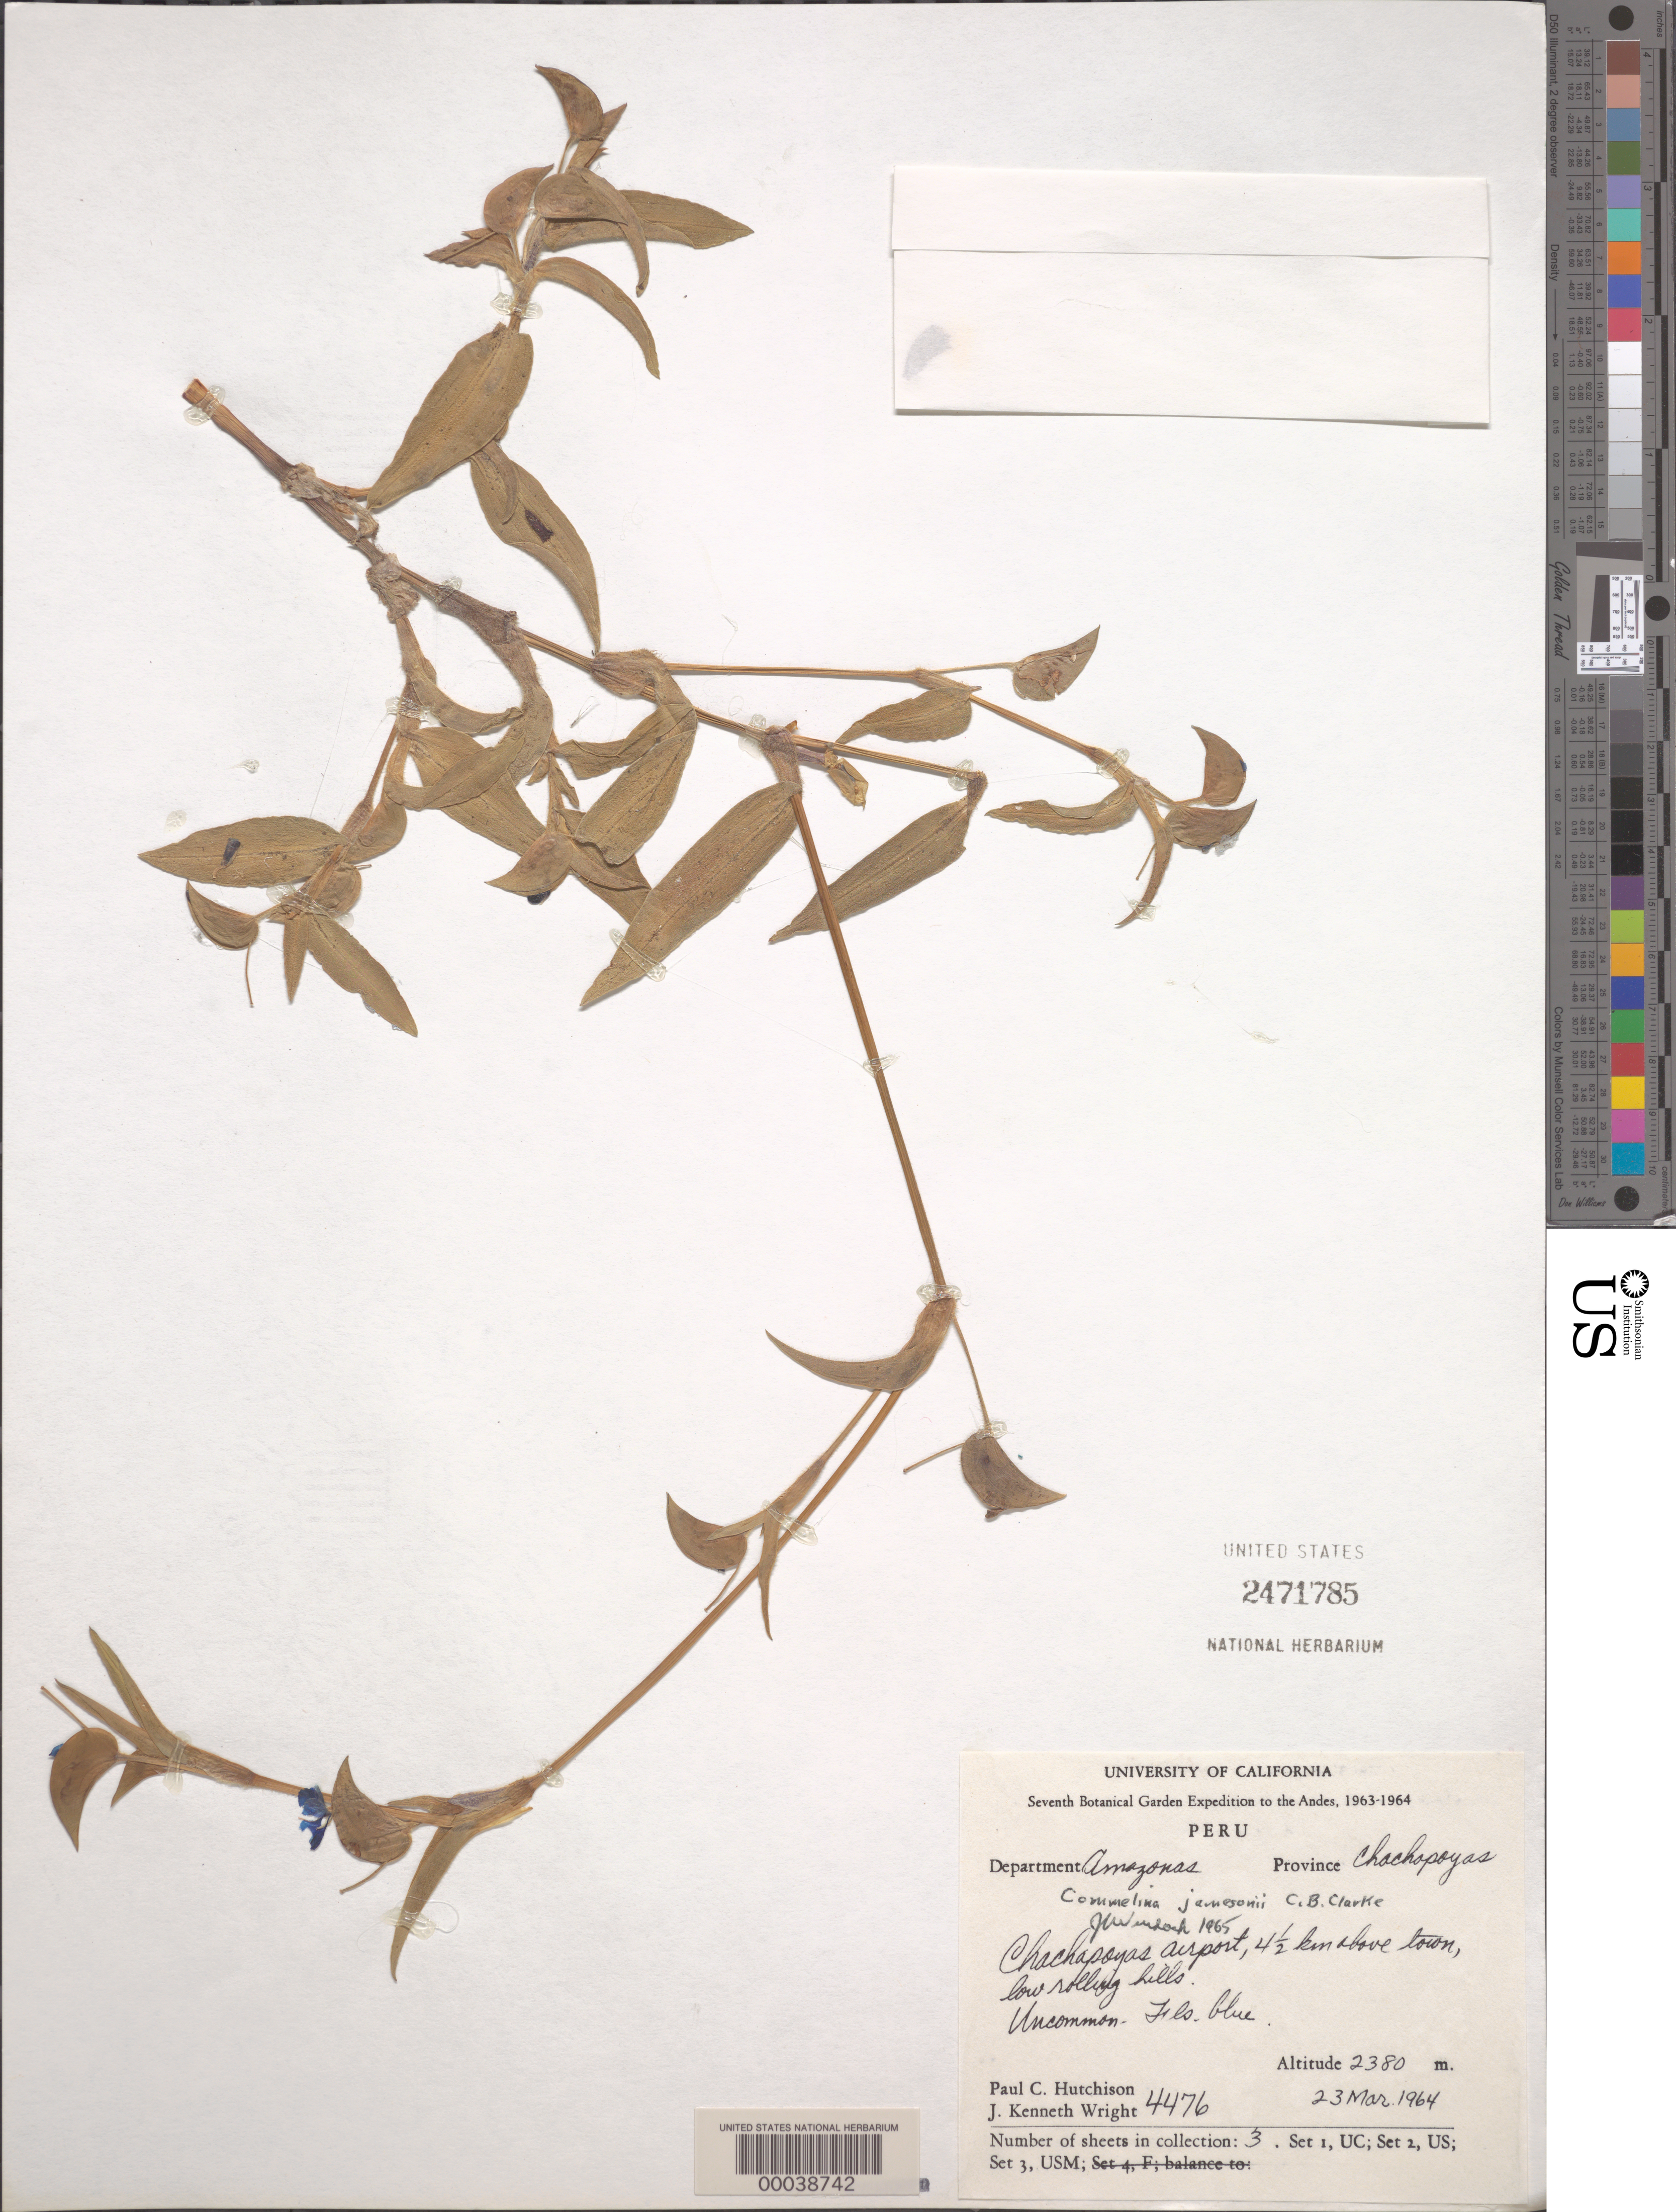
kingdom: Plantae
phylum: Tracheophyta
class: Liliopsida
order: Commelinales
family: Commelinaceae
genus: Commelina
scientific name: Commelina jamesonii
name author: C.B. Clarke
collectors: P. C. Hutchison & J. K. Wright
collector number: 4476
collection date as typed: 23 Mar 1964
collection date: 1964-03-23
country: Peru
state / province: Amazonas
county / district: Chachapoyas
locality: Chachapoyas Airport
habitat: Low, rolling hills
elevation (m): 2380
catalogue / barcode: US 2471785